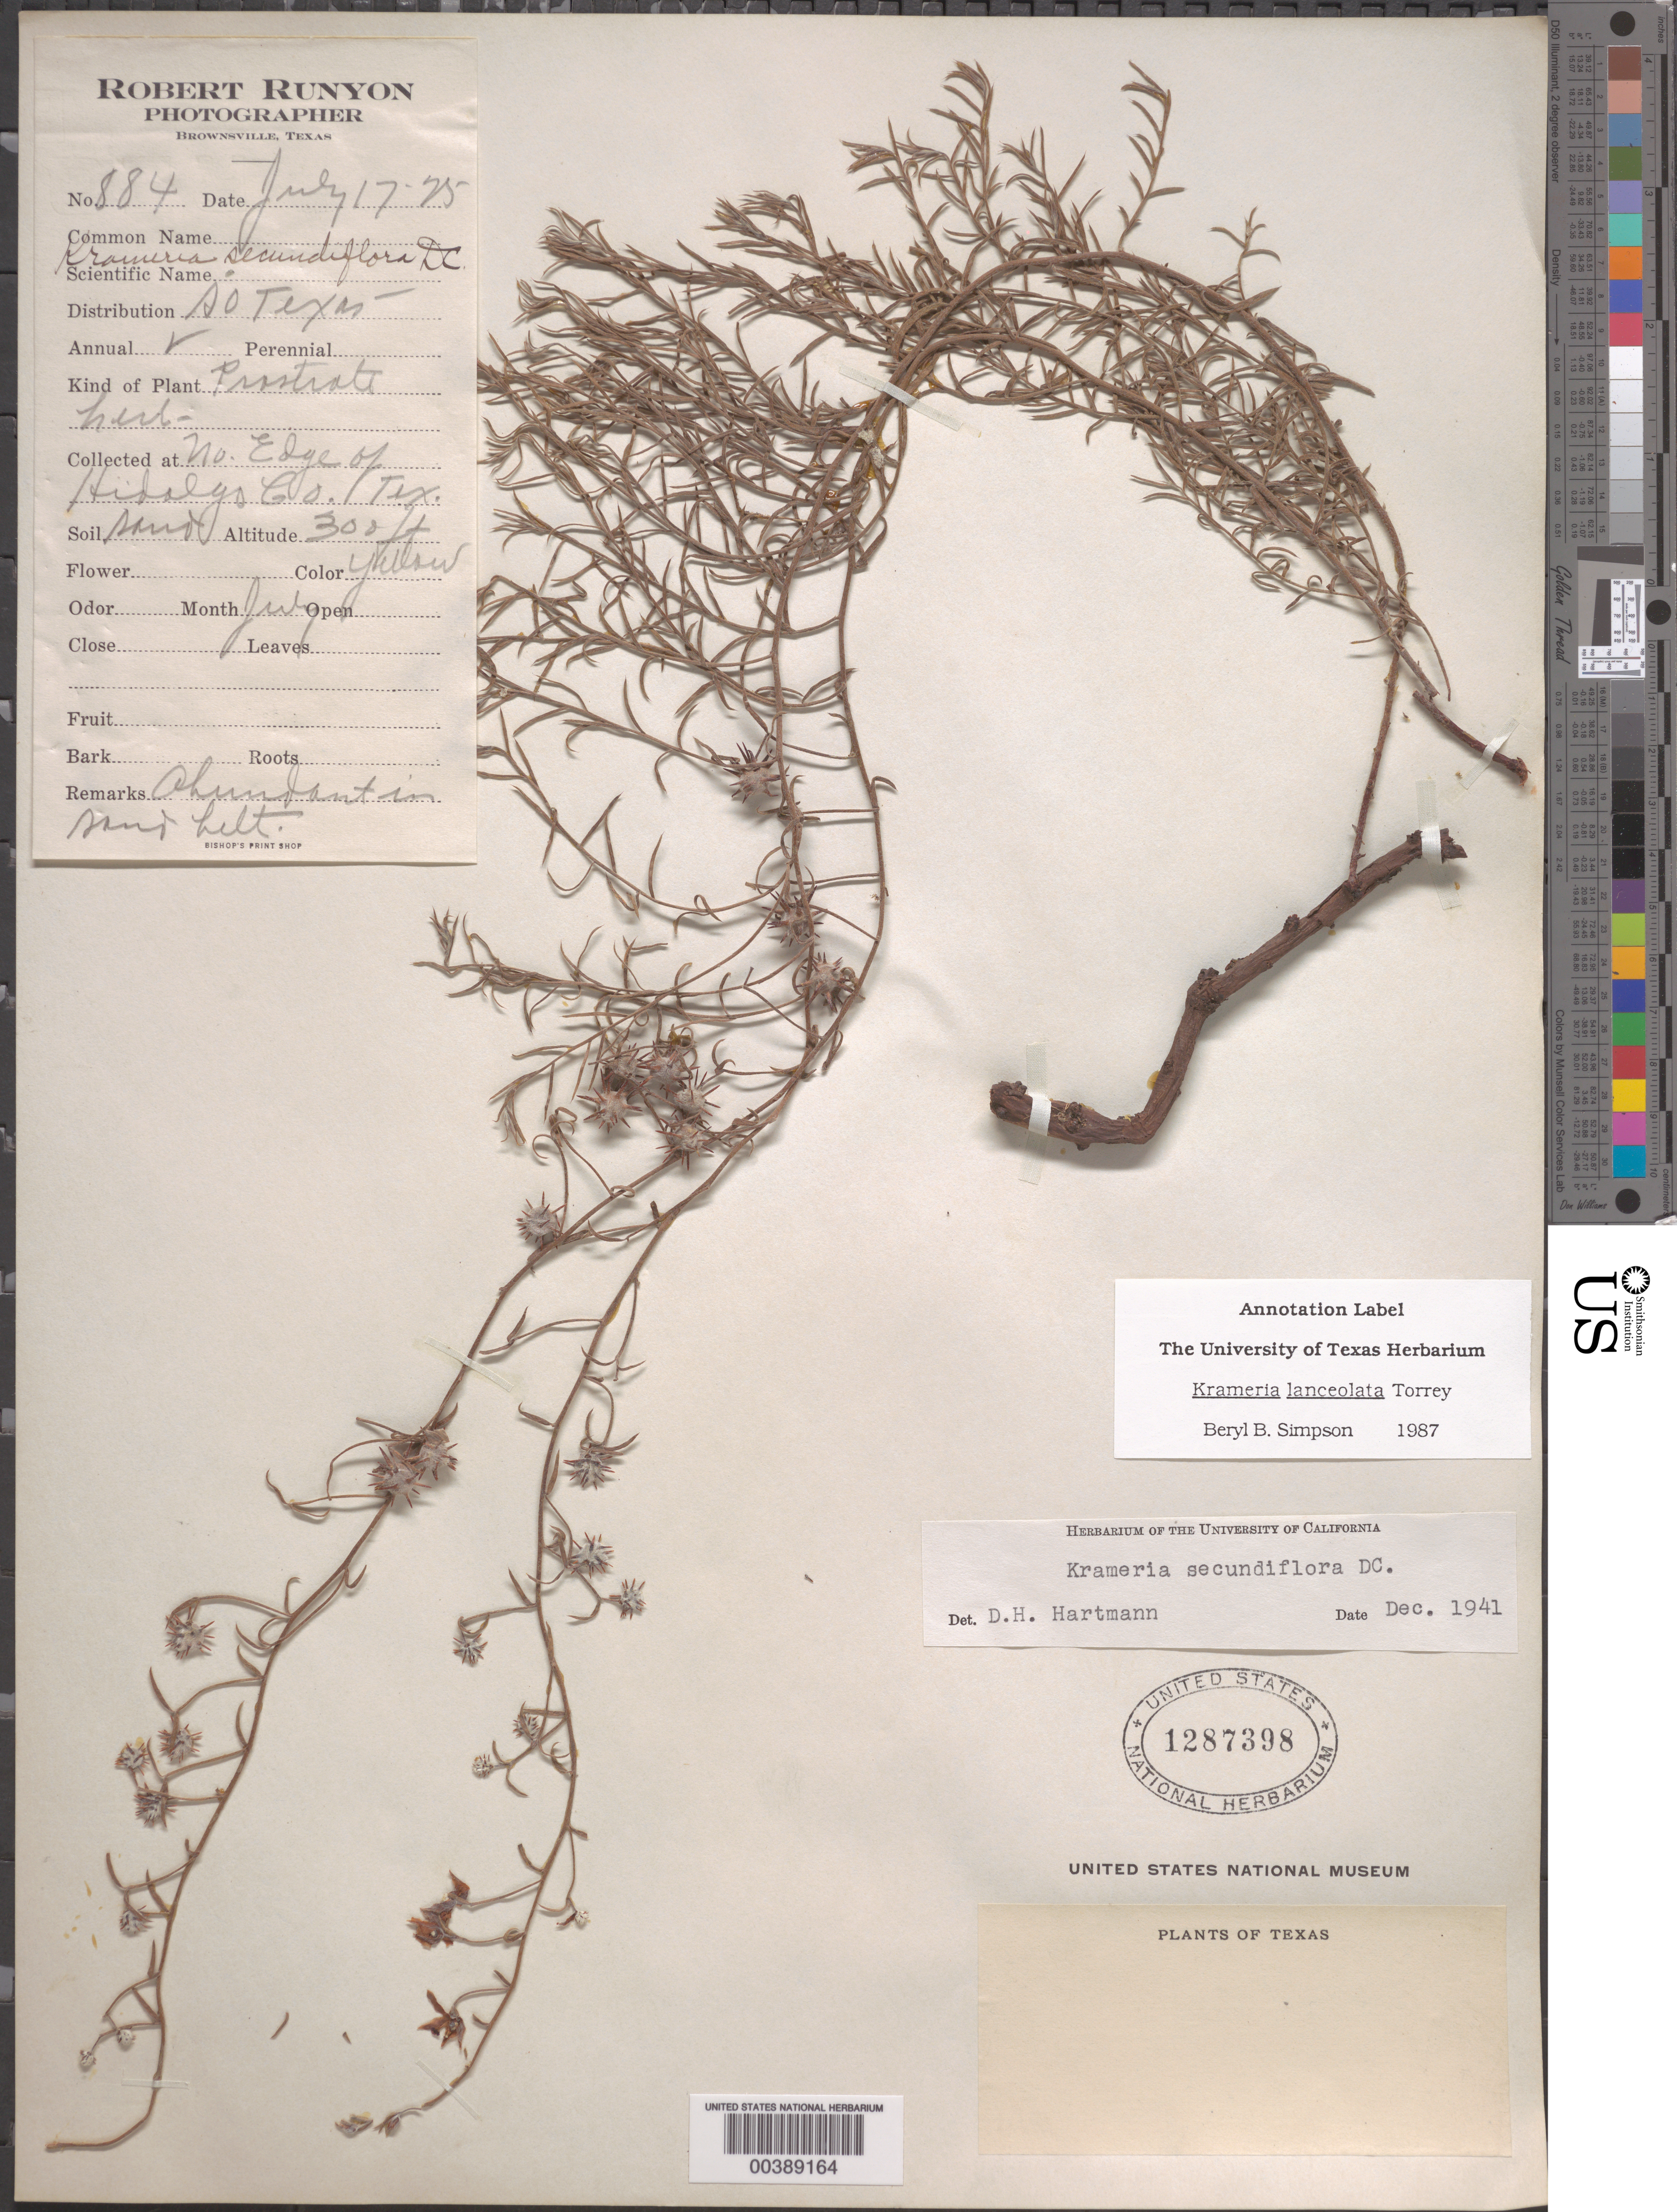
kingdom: Plantae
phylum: Tracheophyta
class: Magnoliopsida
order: Zygophyllales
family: Krameriaceae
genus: Krameria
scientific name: Krameria lanceolata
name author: Torr.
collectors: R. Runyon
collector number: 884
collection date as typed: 17 Jul 1925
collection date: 1925-07-17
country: United States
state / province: Texas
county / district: Hidalgo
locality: N edge of county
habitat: In sand belt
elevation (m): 91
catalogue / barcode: US 1287398